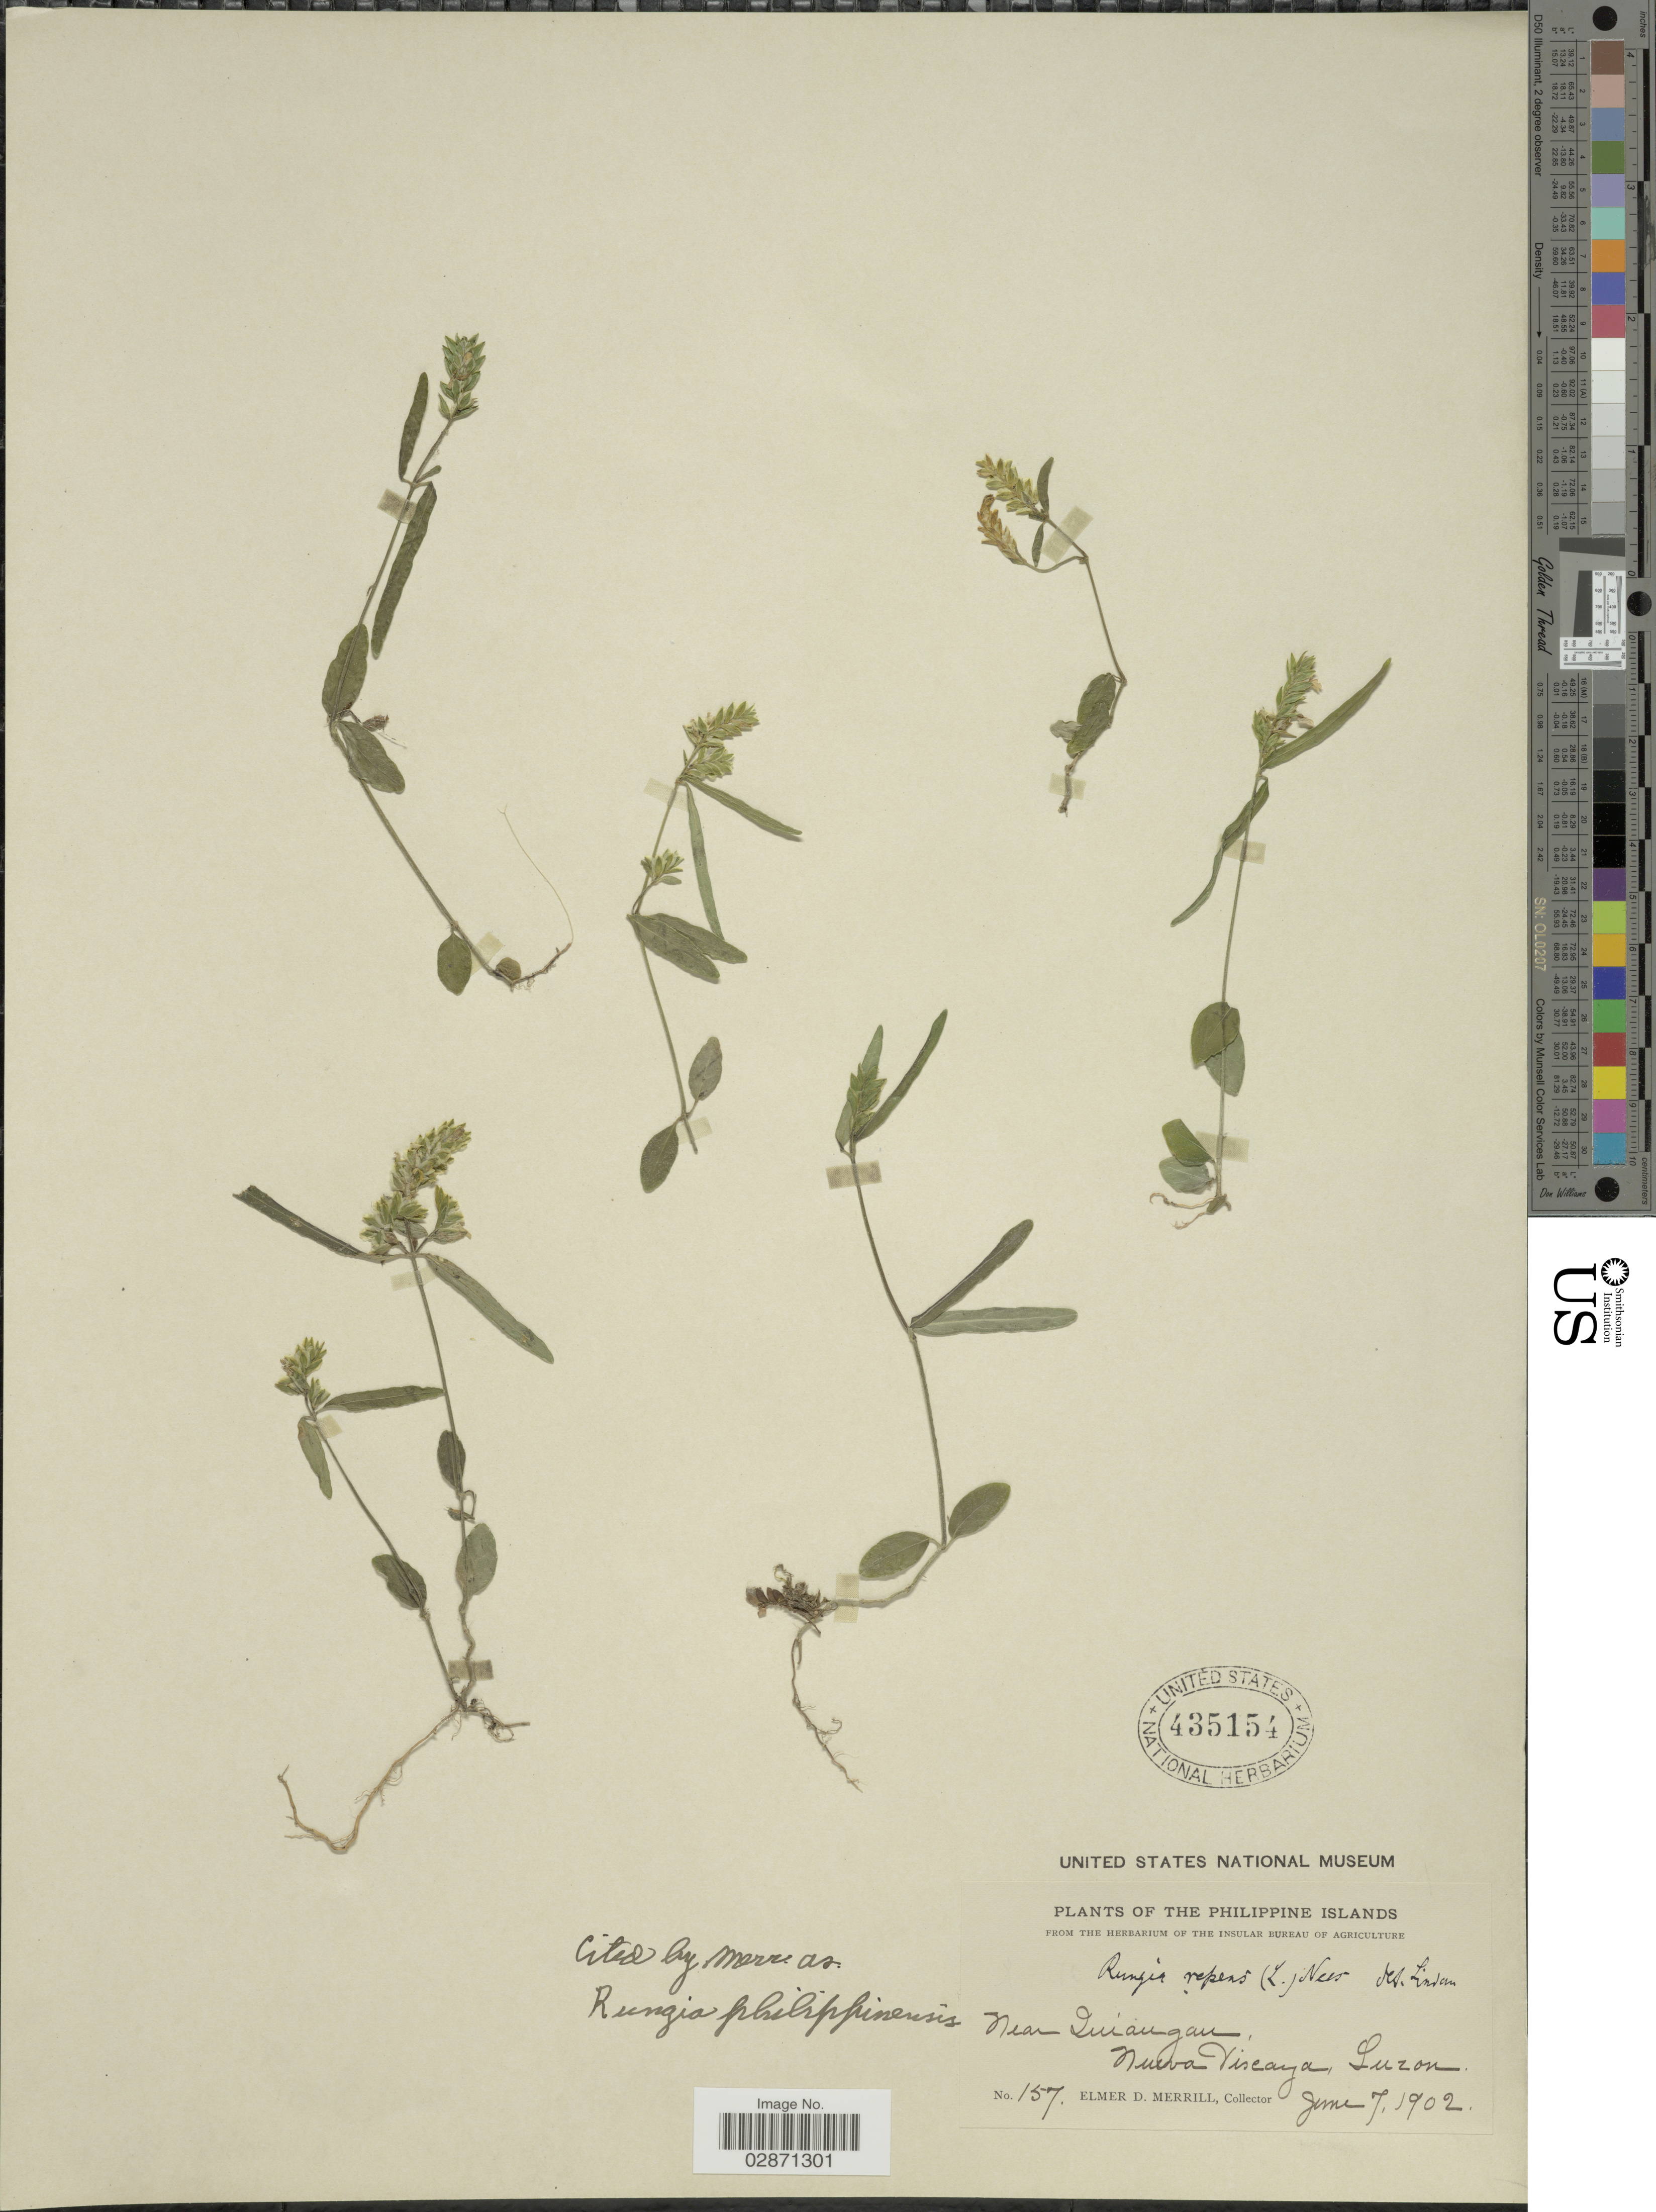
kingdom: Plantae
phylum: Tracheophyta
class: Magnoliopsida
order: Lamiales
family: Acanthaceae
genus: Rungia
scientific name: Rungia philippinensis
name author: C.B. Clarke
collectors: E. D. Merrill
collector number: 157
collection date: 1902-06-07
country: Philippines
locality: Near Quiangan, Nueva Viscaya, Luzon.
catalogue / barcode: US 435154